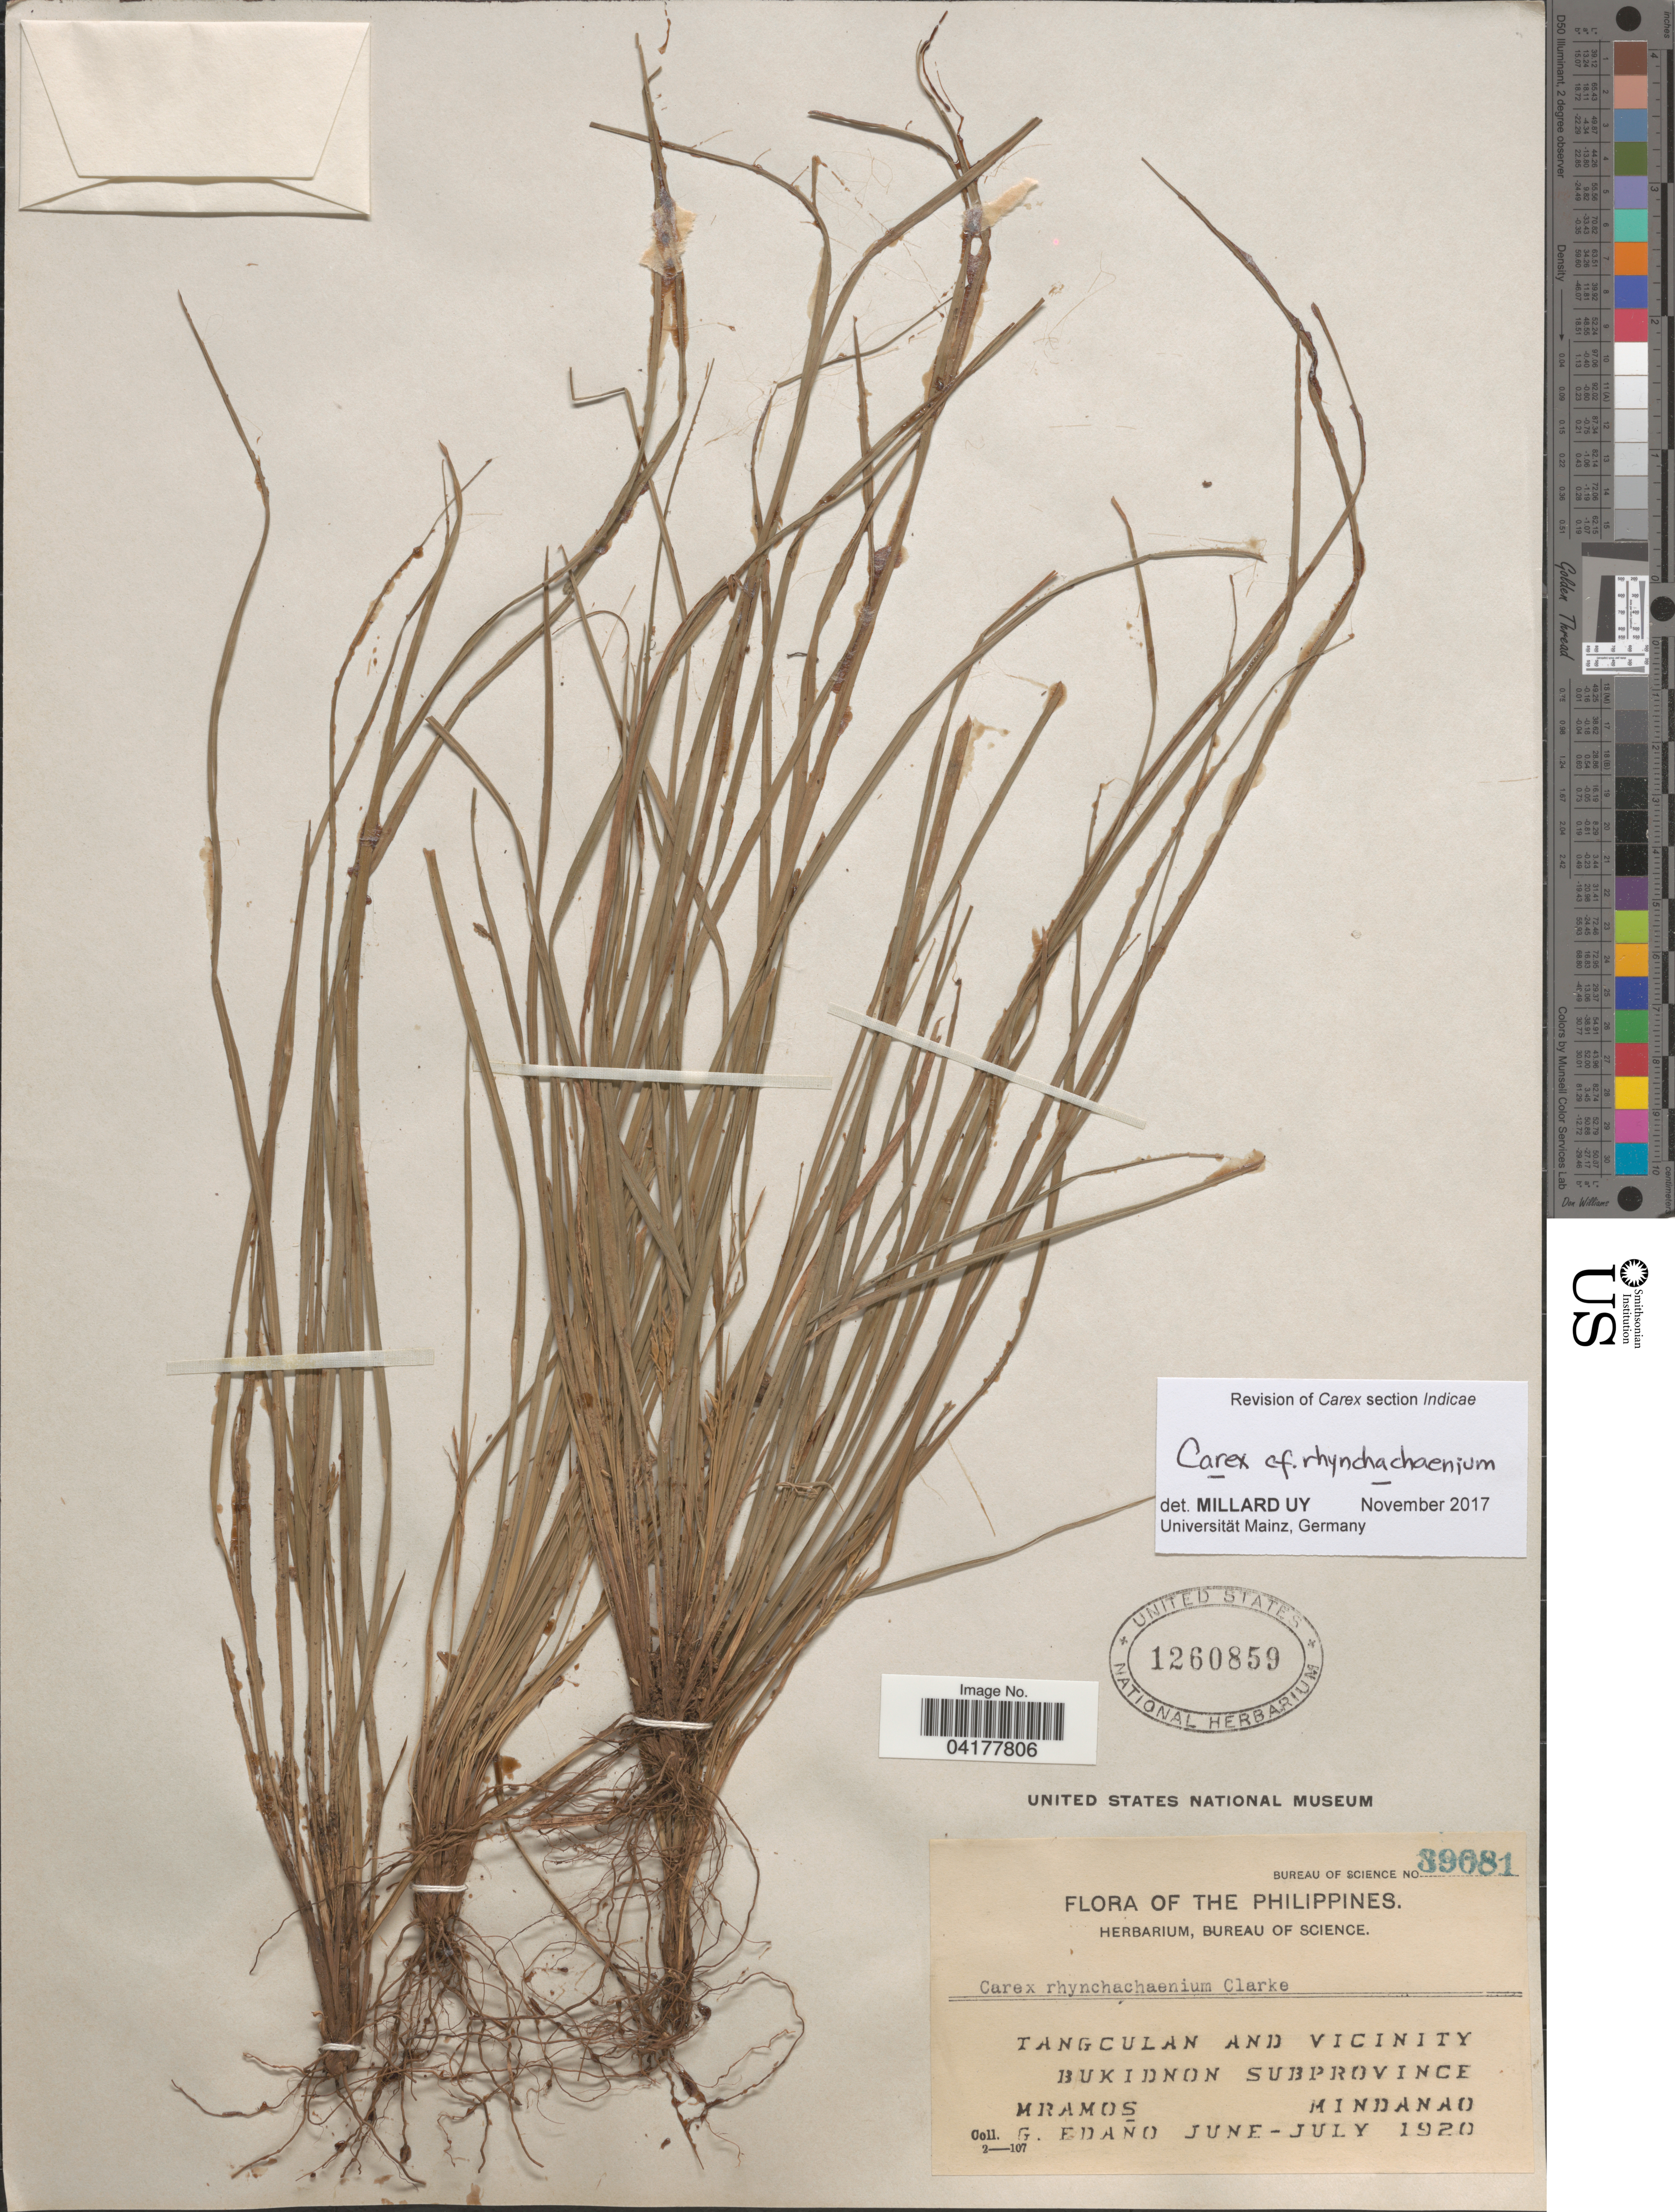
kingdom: Plantae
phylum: Tracheophyta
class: Liliopsida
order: Poales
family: Cyperaceae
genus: Carex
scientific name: Carex rhynchachenium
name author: C.B. Clarke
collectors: M. Ramos & G. Edaño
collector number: Bureau of Science 39081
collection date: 1920-06/1920-07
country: Philippines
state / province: Northern Mindanao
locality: Tangculan and vicinity. Bukidnon Subprovince. Mindanao.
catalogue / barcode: US 1260859